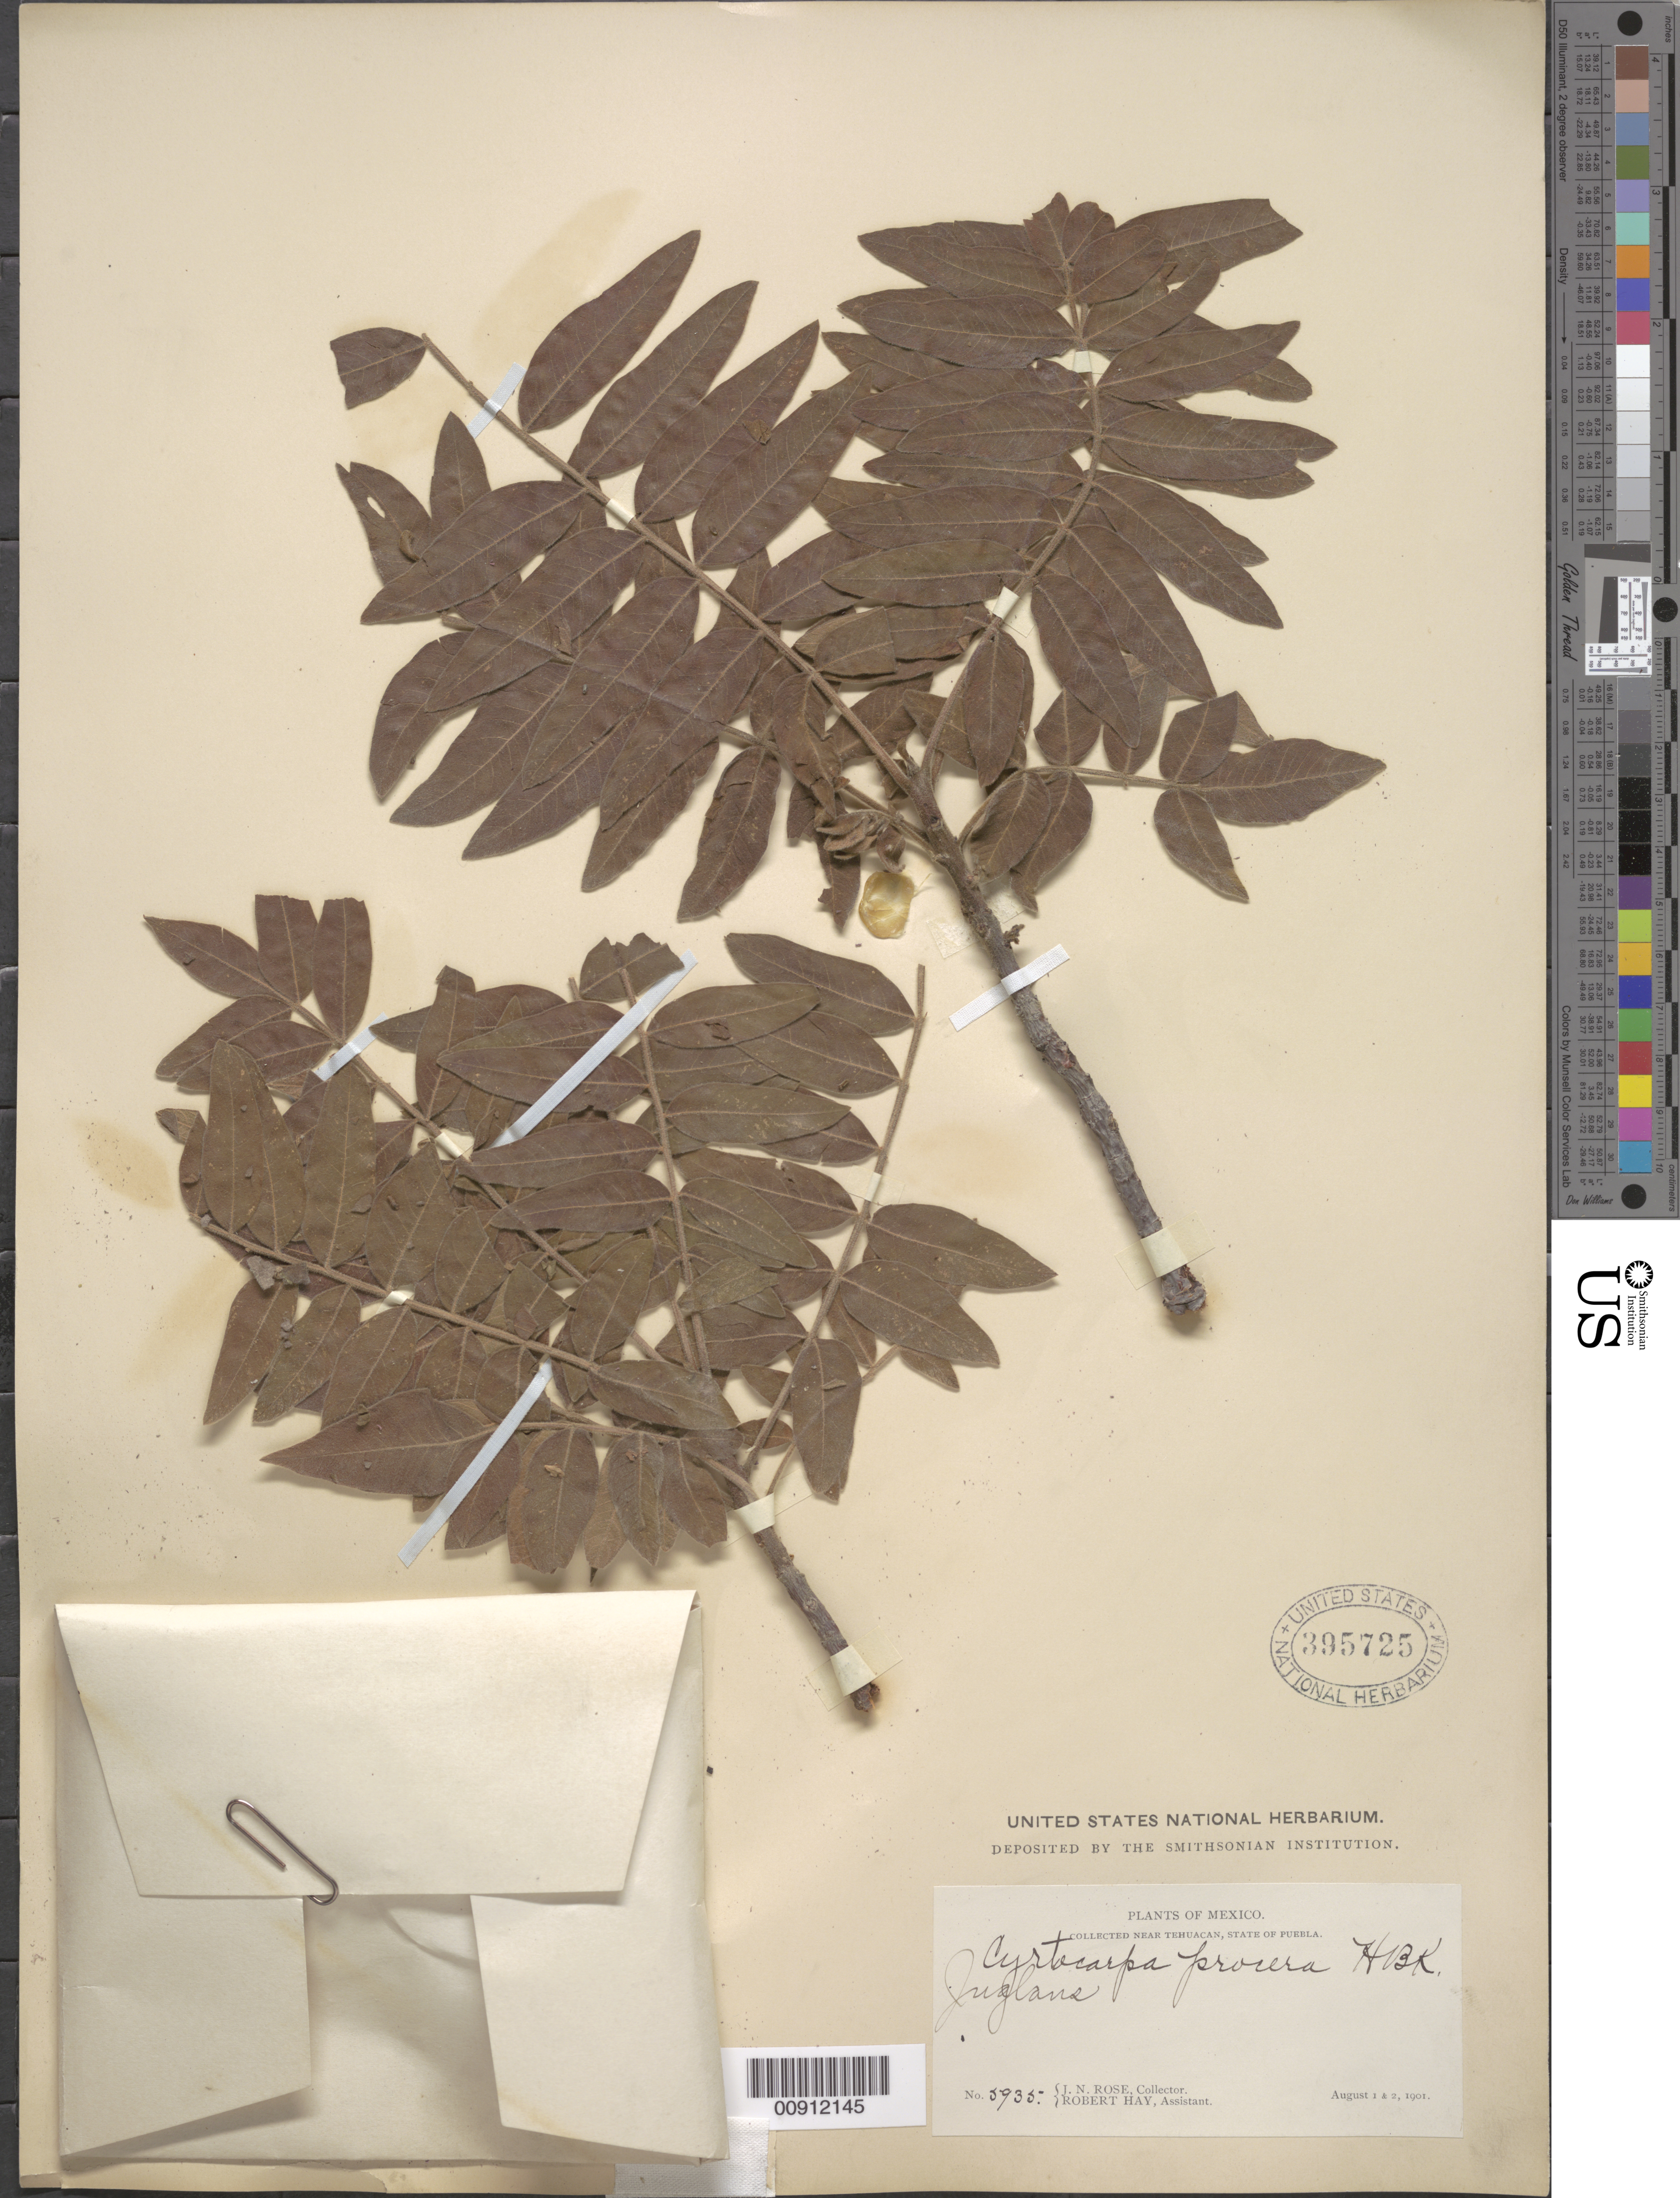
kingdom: Plantae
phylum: Tracheophyta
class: Magnoliopsida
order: Sapindales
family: Anacardiaceae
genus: Cyrtocarpa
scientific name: Cyrtocarpa procera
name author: Kunth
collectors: J. N. Rose & R. Hay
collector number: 5935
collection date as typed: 01 Aug 1901 to 02 Aug 1901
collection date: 1901-08-01/1901-08-02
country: Mexico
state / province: Puebla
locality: Near tehuacan, State of Puebla.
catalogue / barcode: US 395725